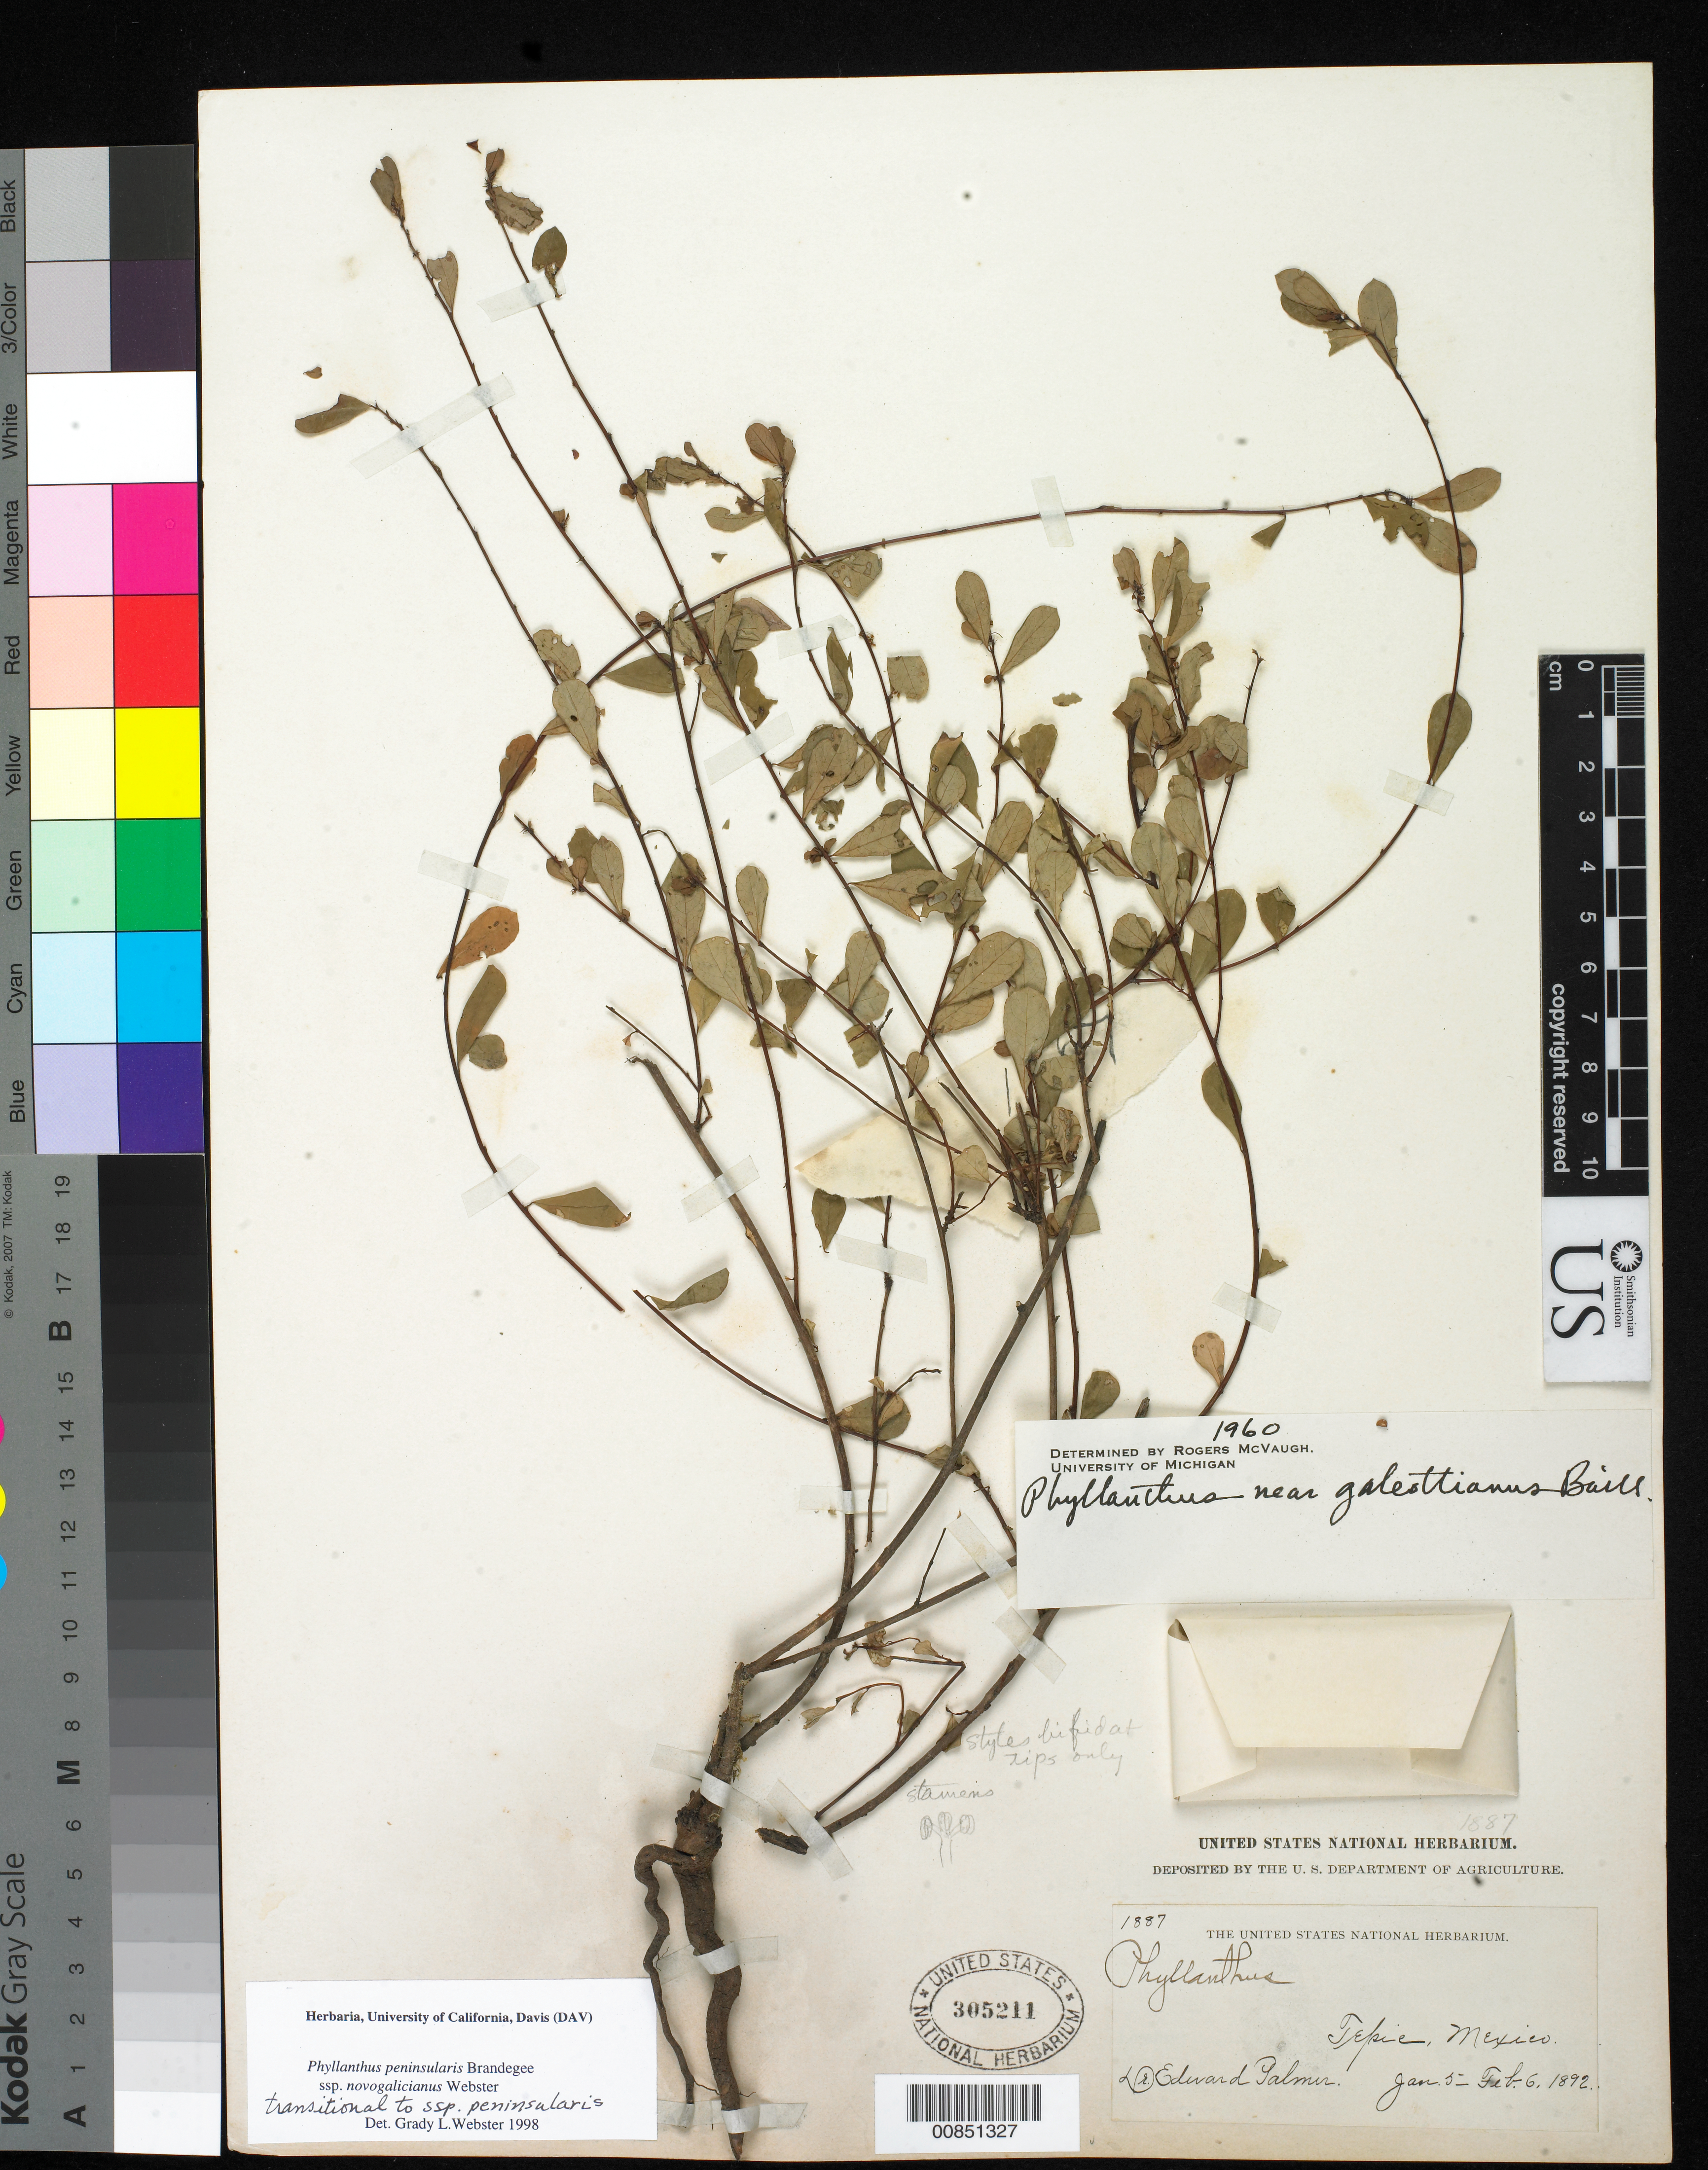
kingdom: Plantae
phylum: Tracheophyta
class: Magnoliopsida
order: Malpighiales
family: Phyllanthaceae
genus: Phyllanthus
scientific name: Phyllanthus peninsularis subsp. novogalicianus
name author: G.L. Webster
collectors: E. Palmer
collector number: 1887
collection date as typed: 05 Jan 1892 to 06 Feb 1892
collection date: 1892-01-05/1892-02-06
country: Mexico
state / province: Nayarit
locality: Tepic, Nayarit.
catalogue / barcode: US 305211